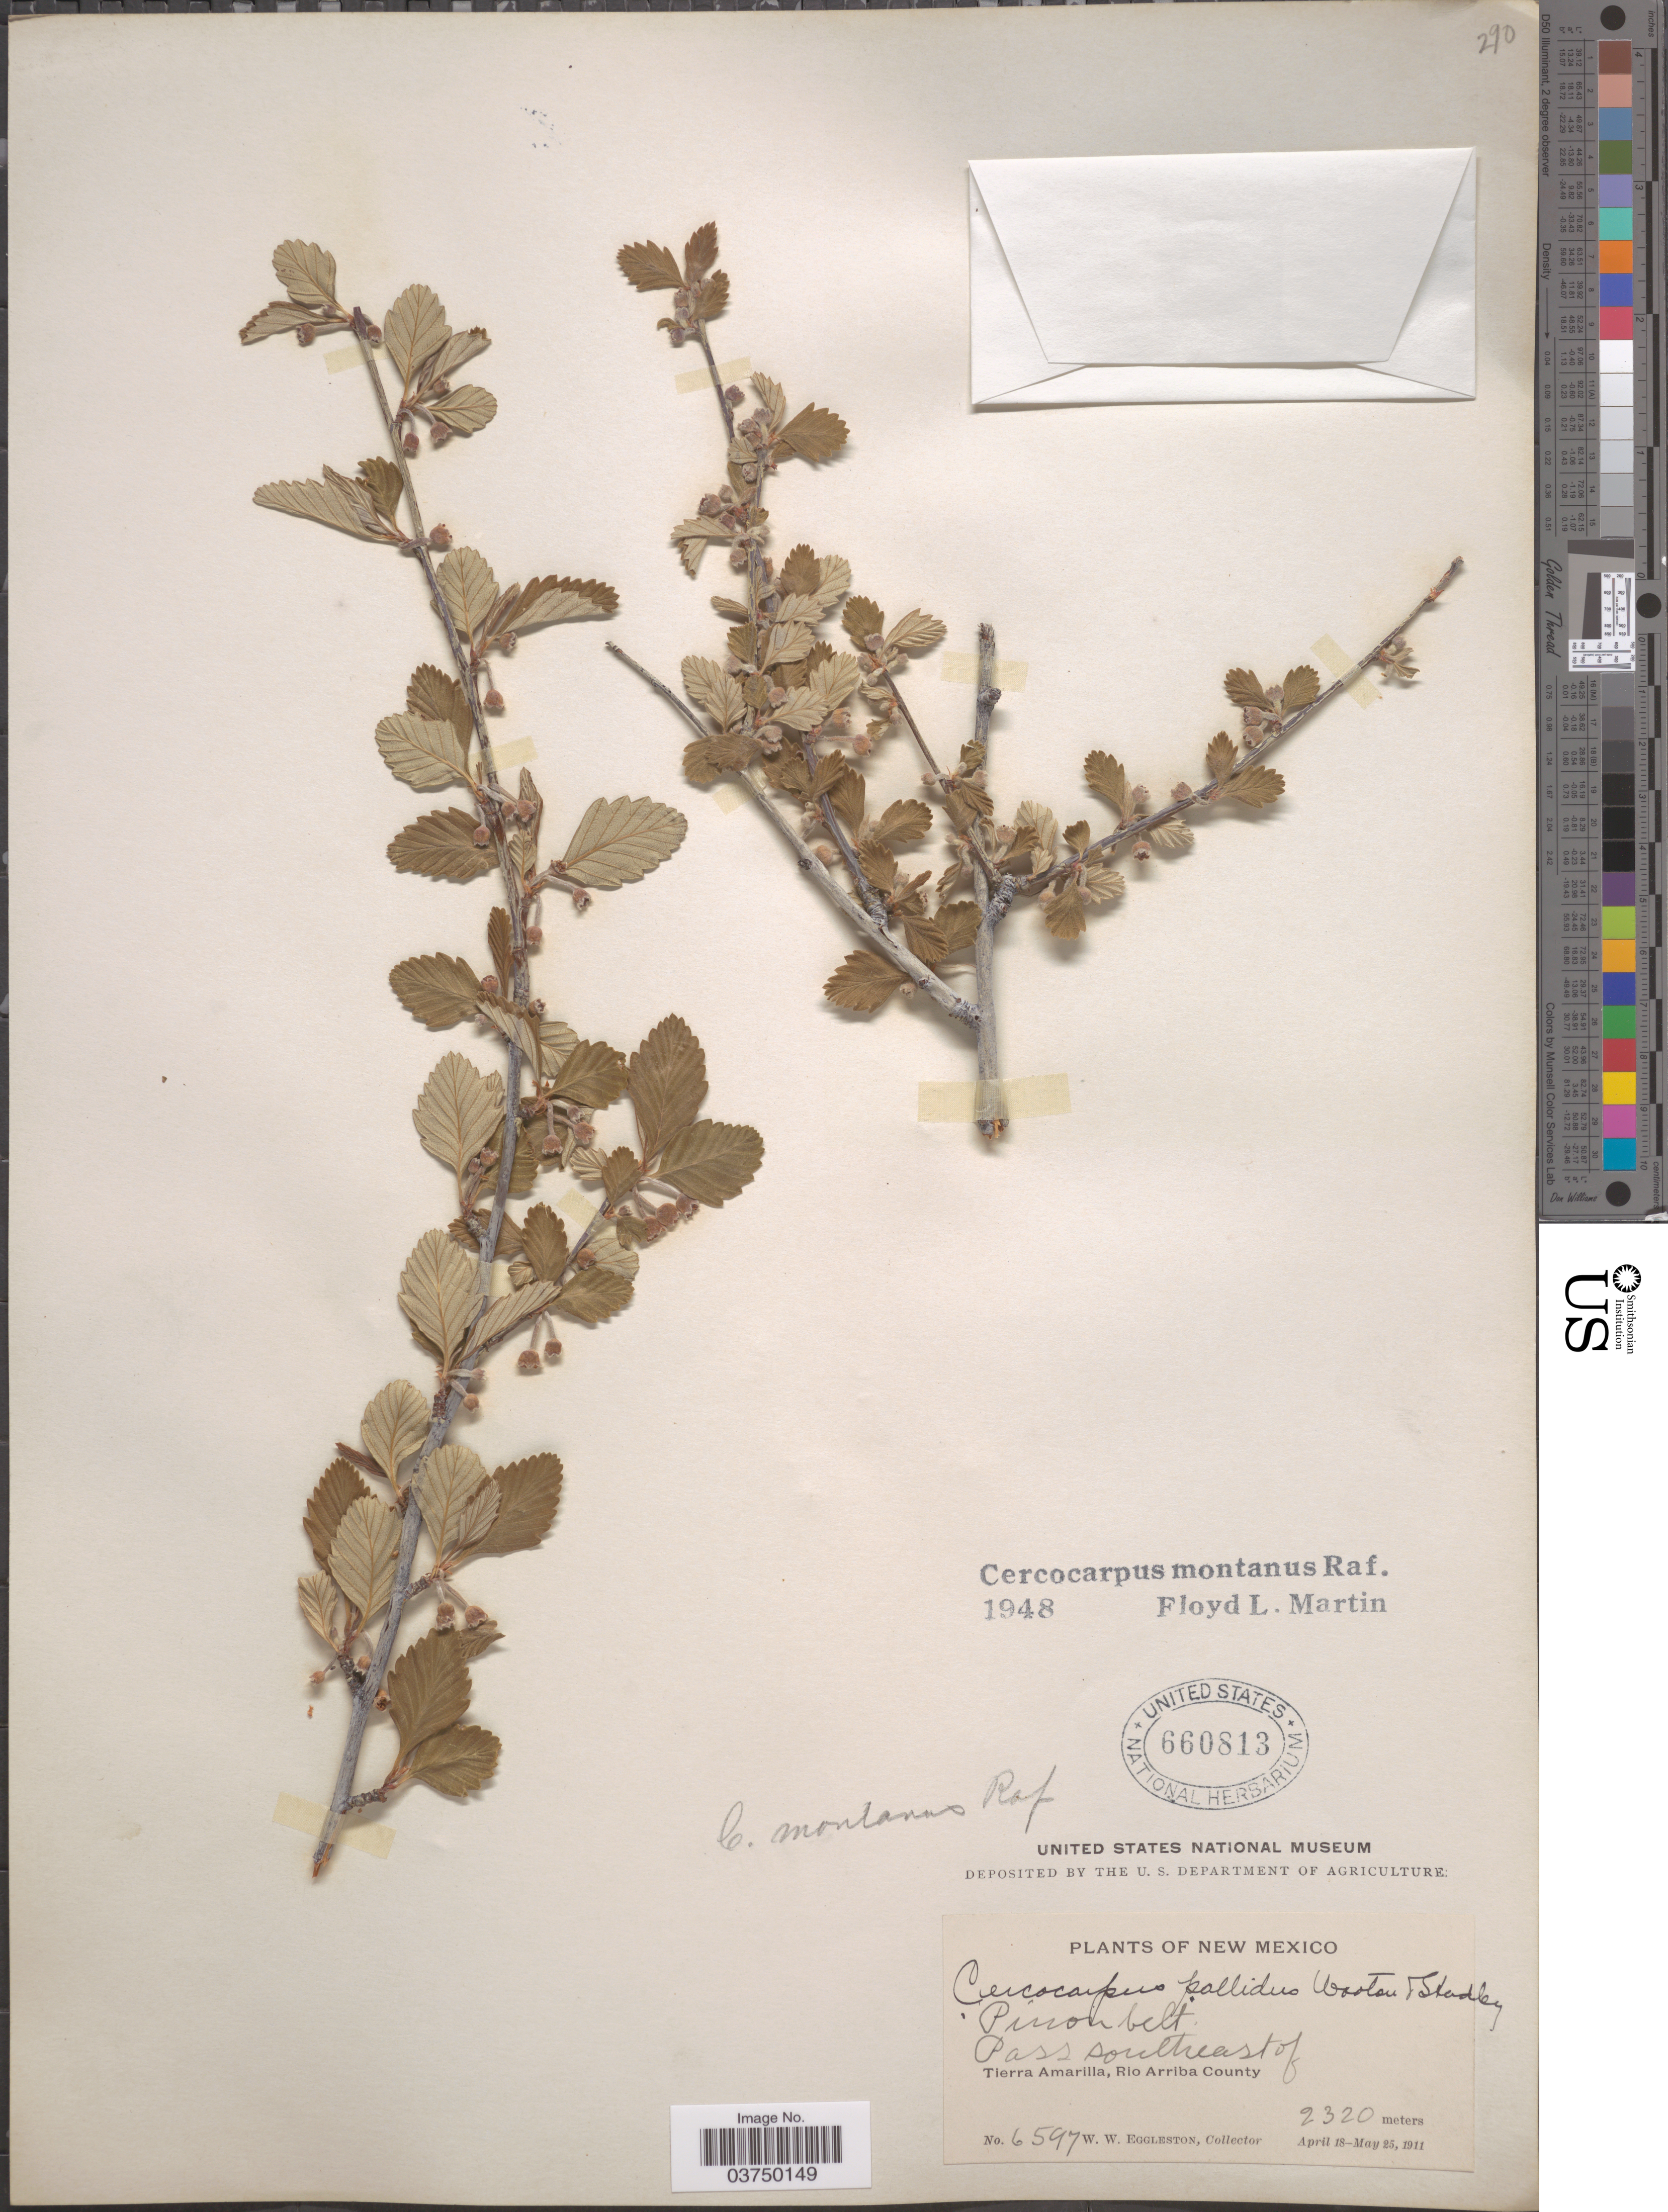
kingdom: Plantae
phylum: Tracheophyta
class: Magnoliopsida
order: Rosales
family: Rosaceae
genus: Cercocarpus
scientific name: Cercocarpus montanus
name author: Raf.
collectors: W. W. Eggleston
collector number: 6597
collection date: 1911-04-18/1911-05-25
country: United States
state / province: New Mexico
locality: Pinon belt. Pass southeast of Tierra Amarilla, Rio Arriba County.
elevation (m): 2320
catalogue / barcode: US 660813